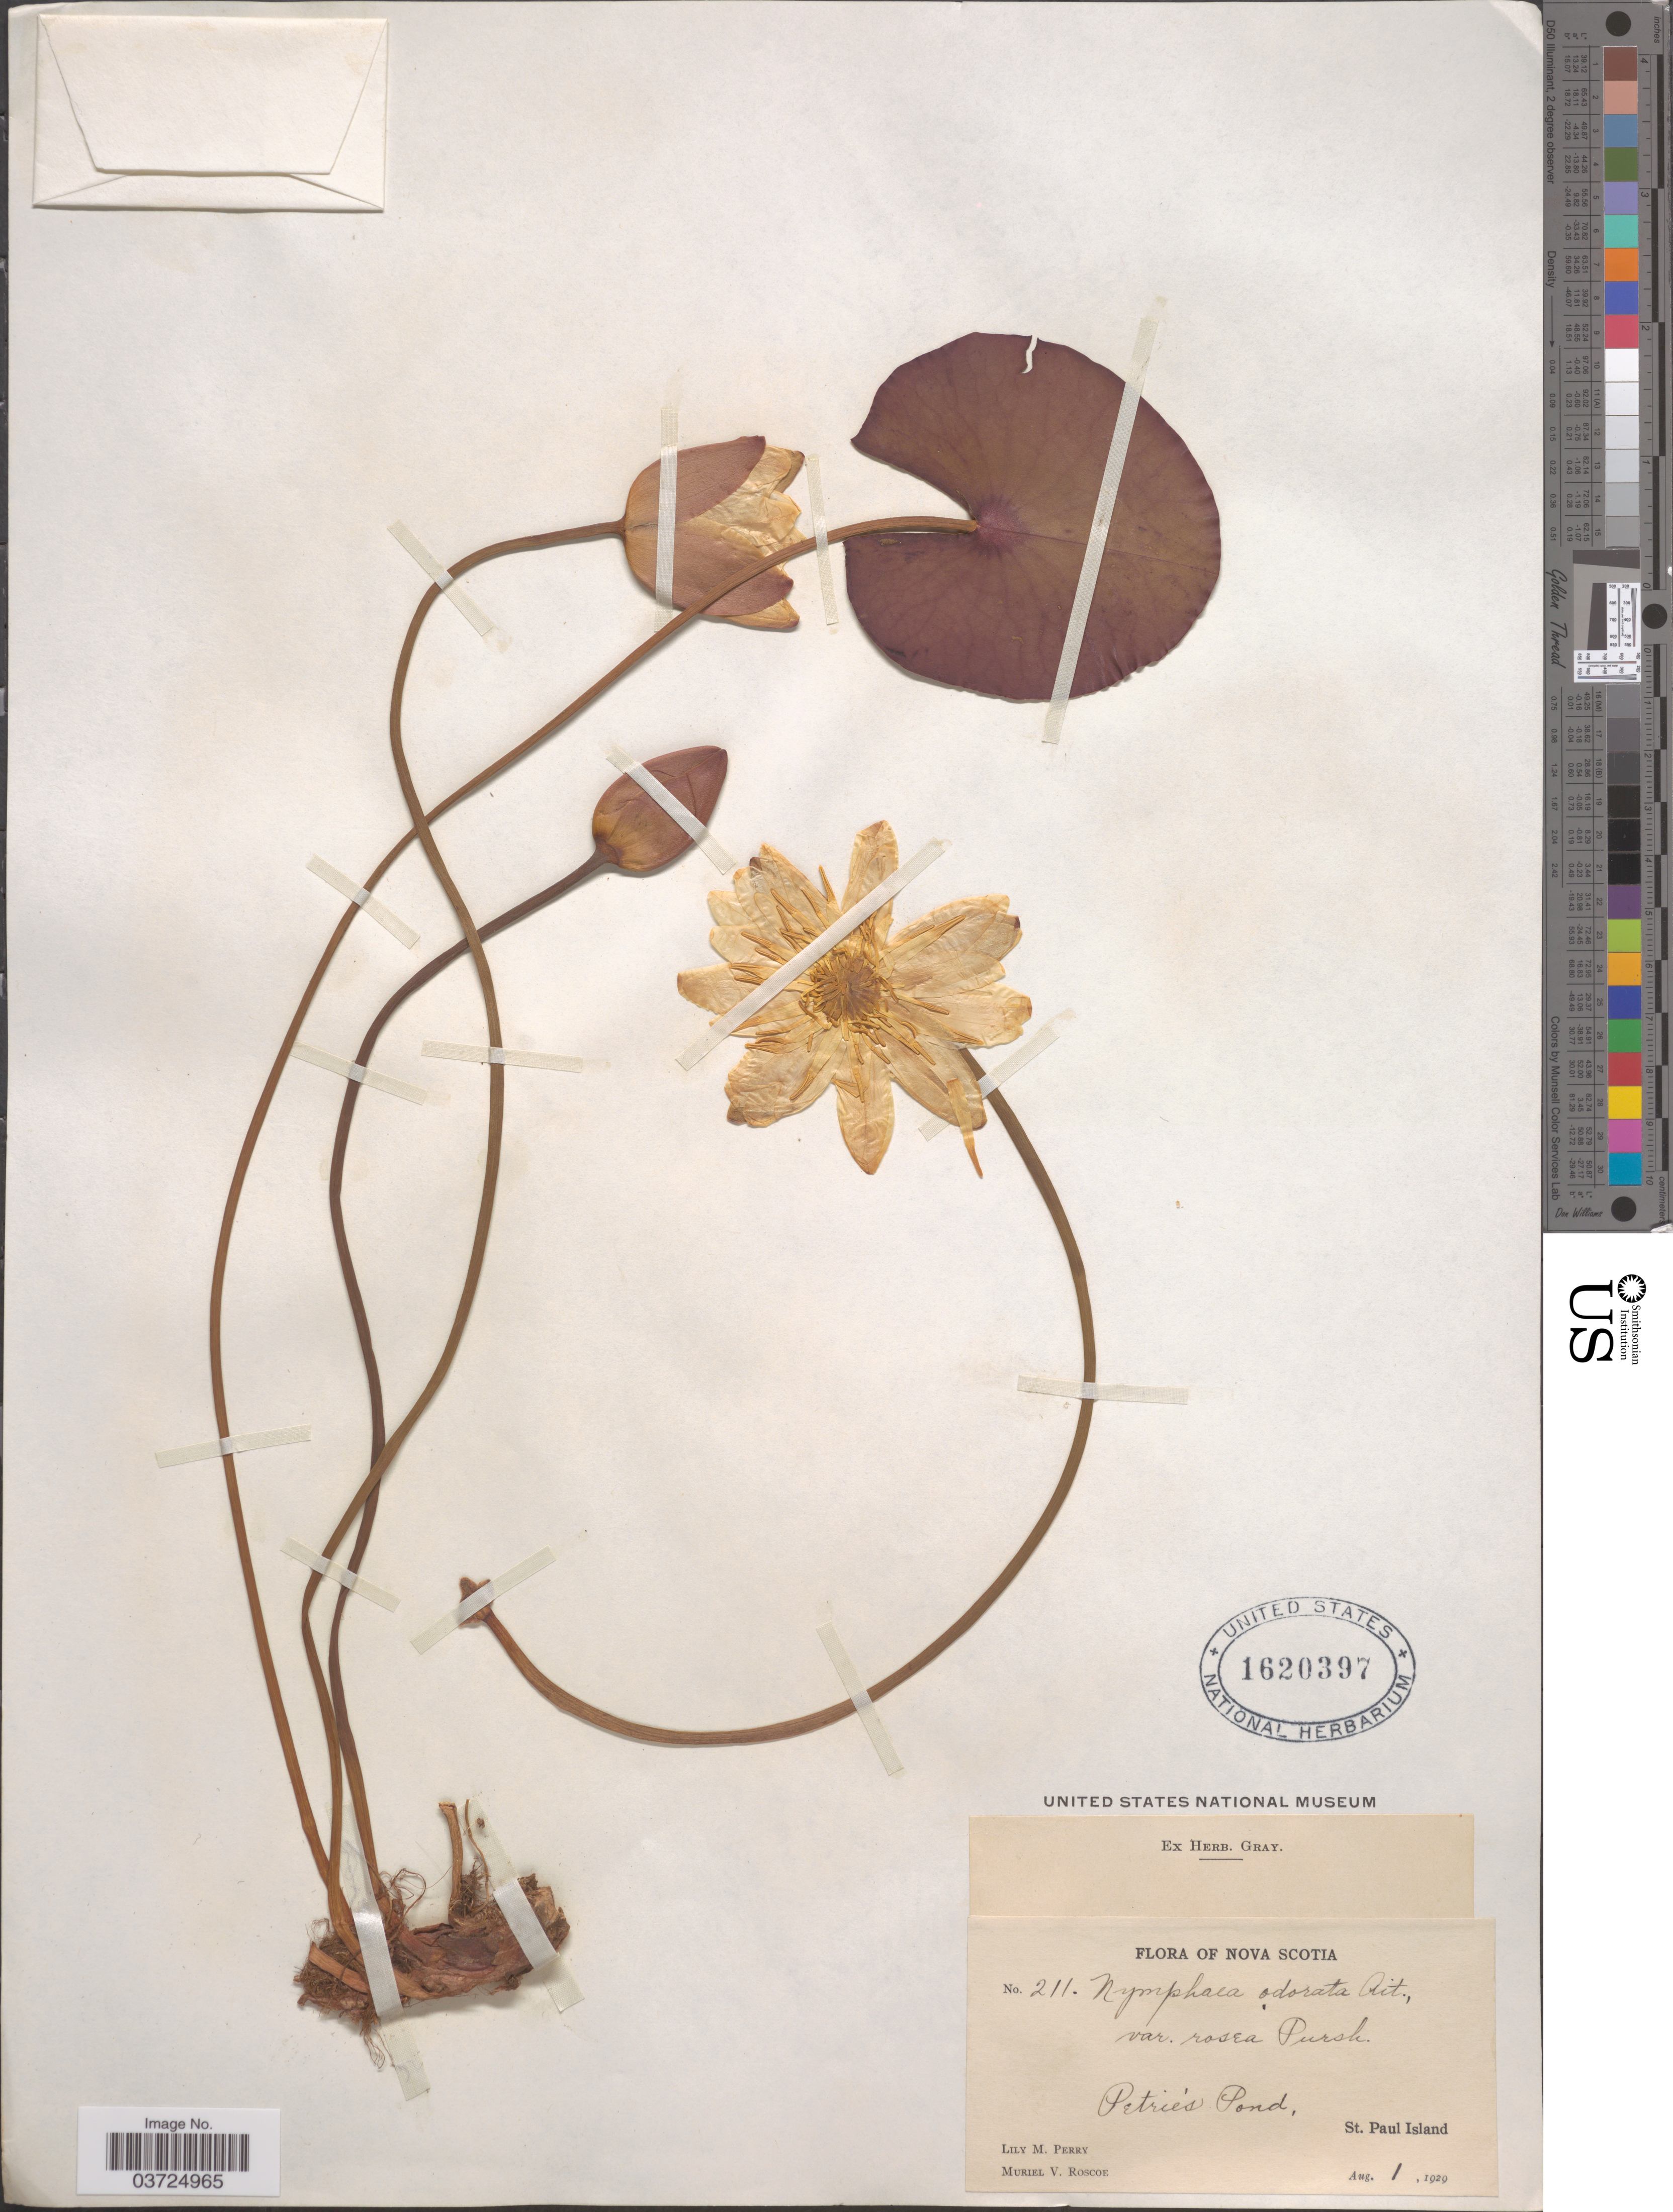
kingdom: Plantae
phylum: Tracheophyta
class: Magnoliopsida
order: Nymphaeales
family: Nymphaeaceae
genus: Nymphaea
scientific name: Nymphaea odorata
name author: Aiton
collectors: L. M. Perry & M. Roscoe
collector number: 211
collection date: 1929-08-01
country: Canada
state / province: Nova Scotia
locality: Petrie's Pond, St. Paul Island.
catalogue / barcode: US 1620397